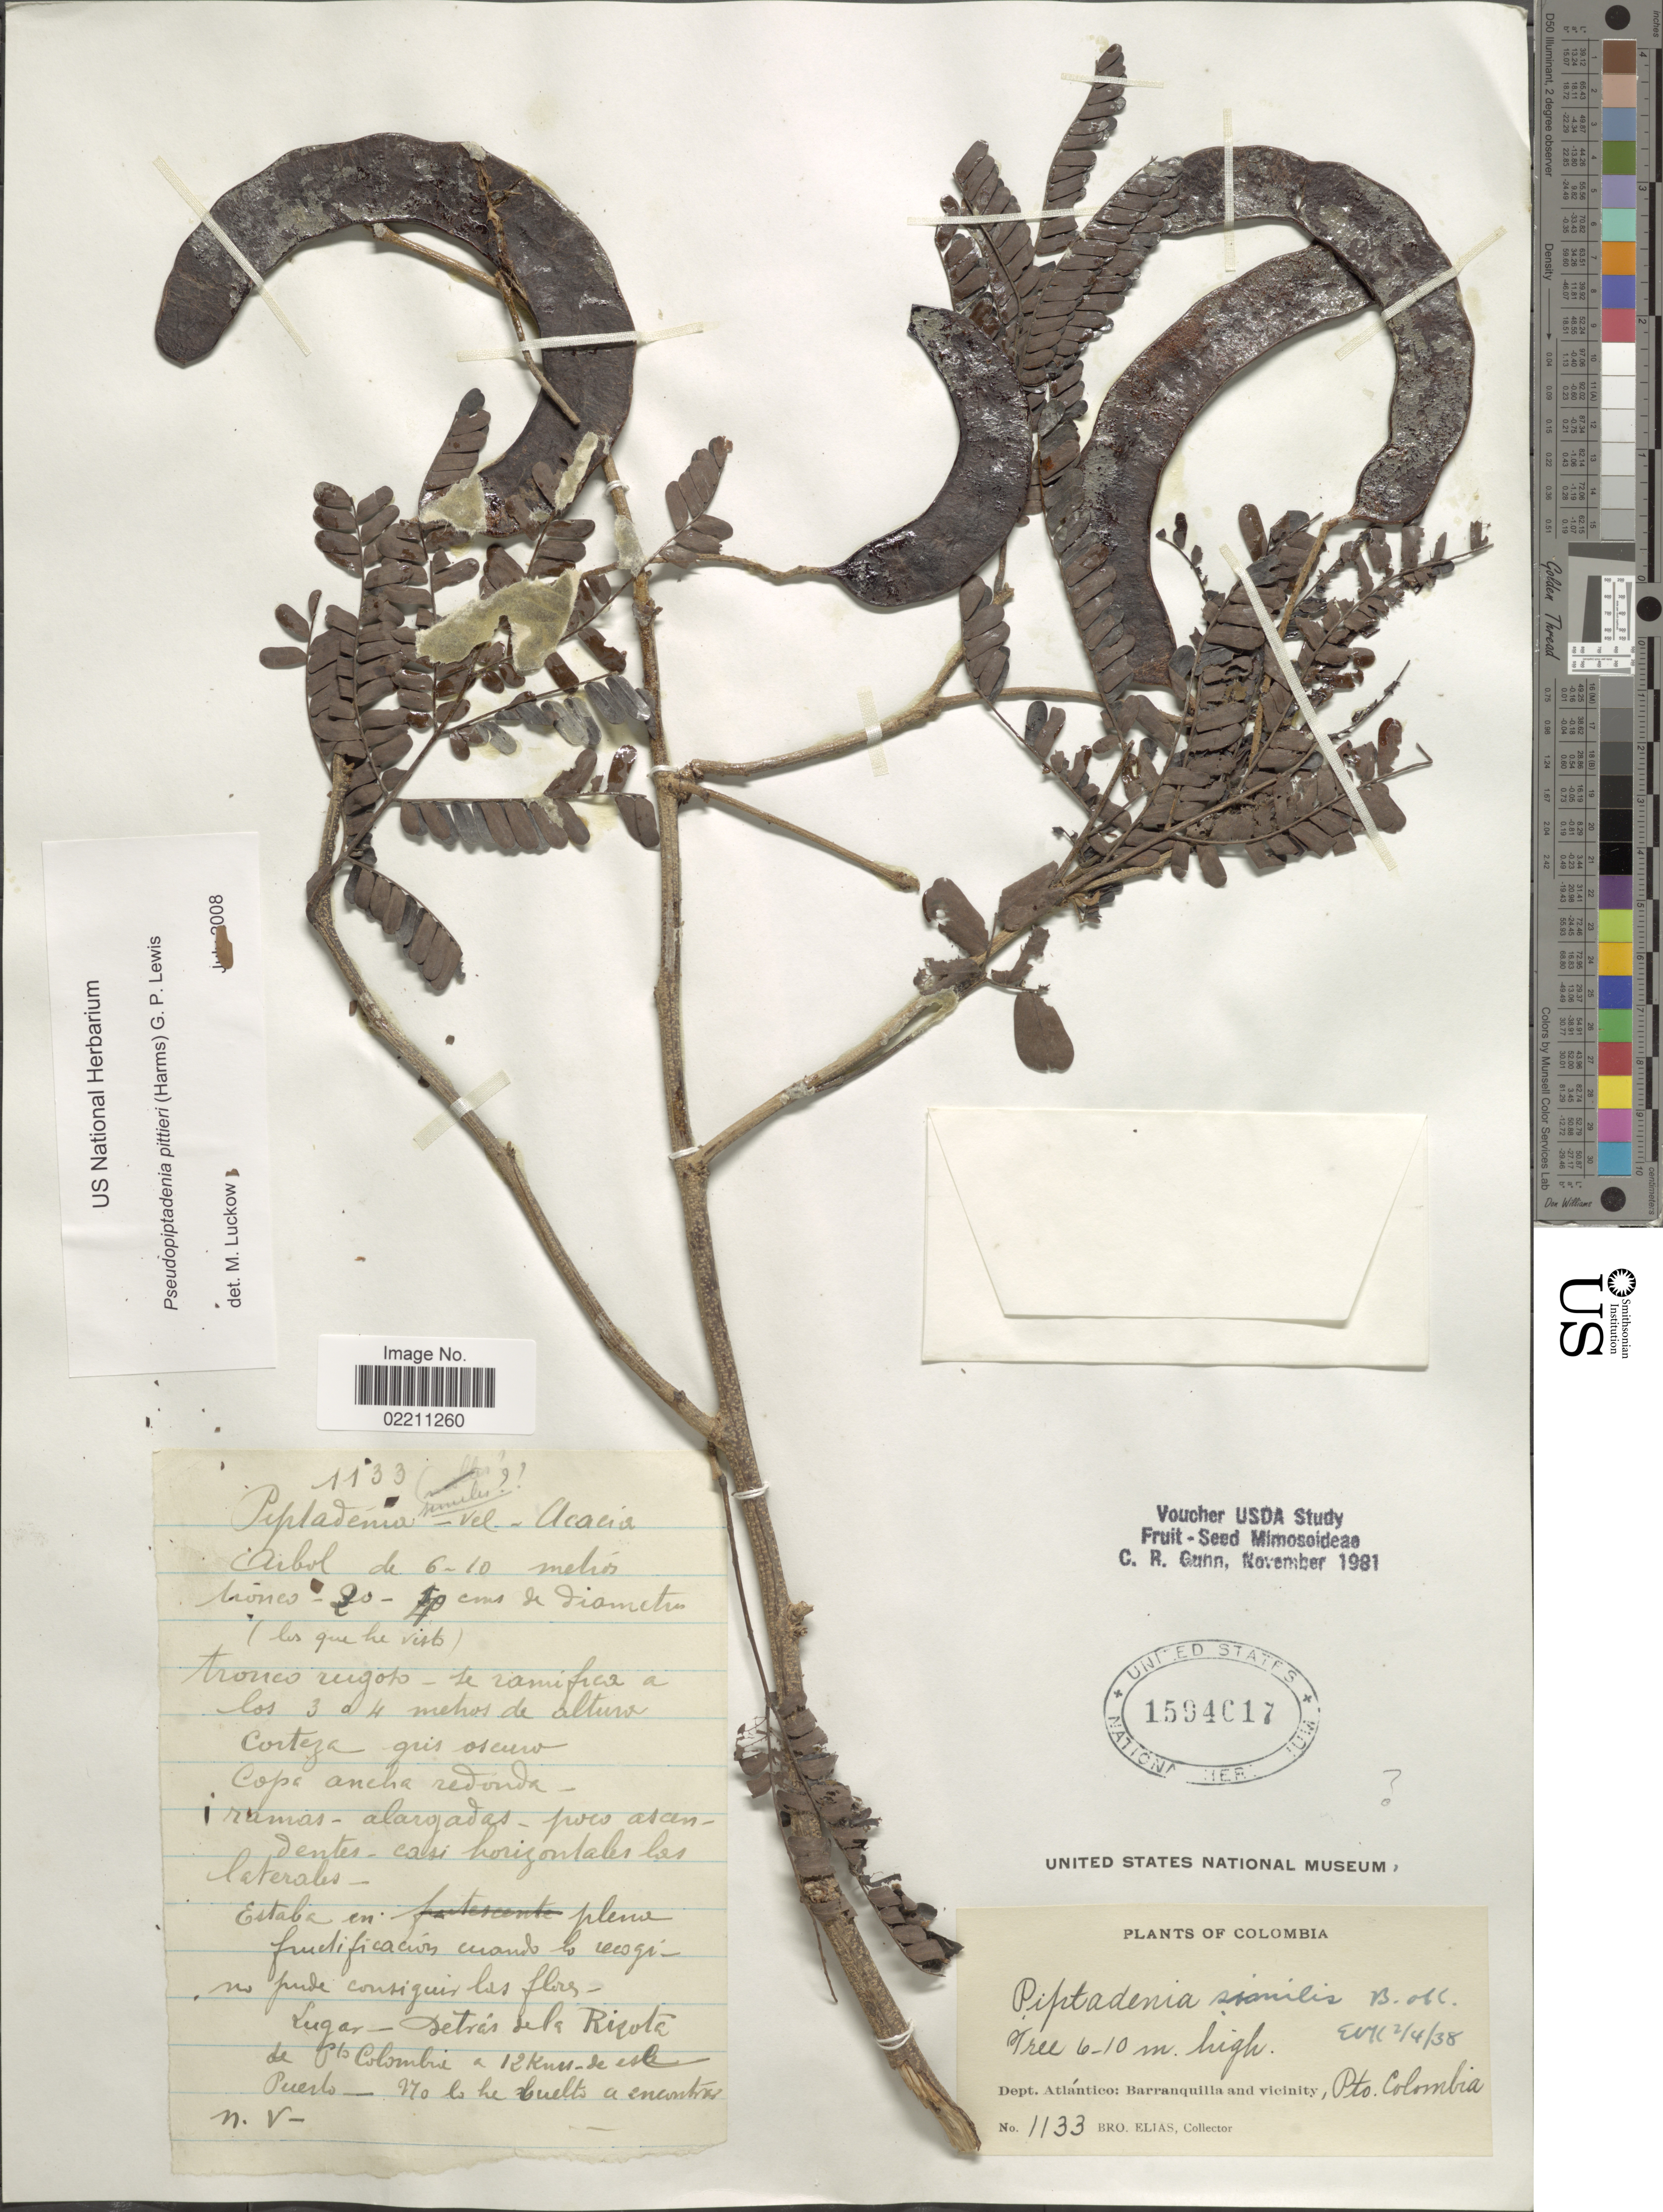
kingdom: Plantae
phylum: Tracheophyta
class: Magnoliopsida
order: Fabales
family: Fabaceae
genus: Marlimorimia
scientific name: Marlimorimia pittieri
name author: (Harms) L.P. Queiroz & L.M. Borges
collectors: Bro. Elias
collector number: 1133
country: Colombia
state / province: Atlántico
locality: Dept. Atlantico: Barranquilla and Vicinity, Pto. Colombia.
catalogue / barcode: US 1594617